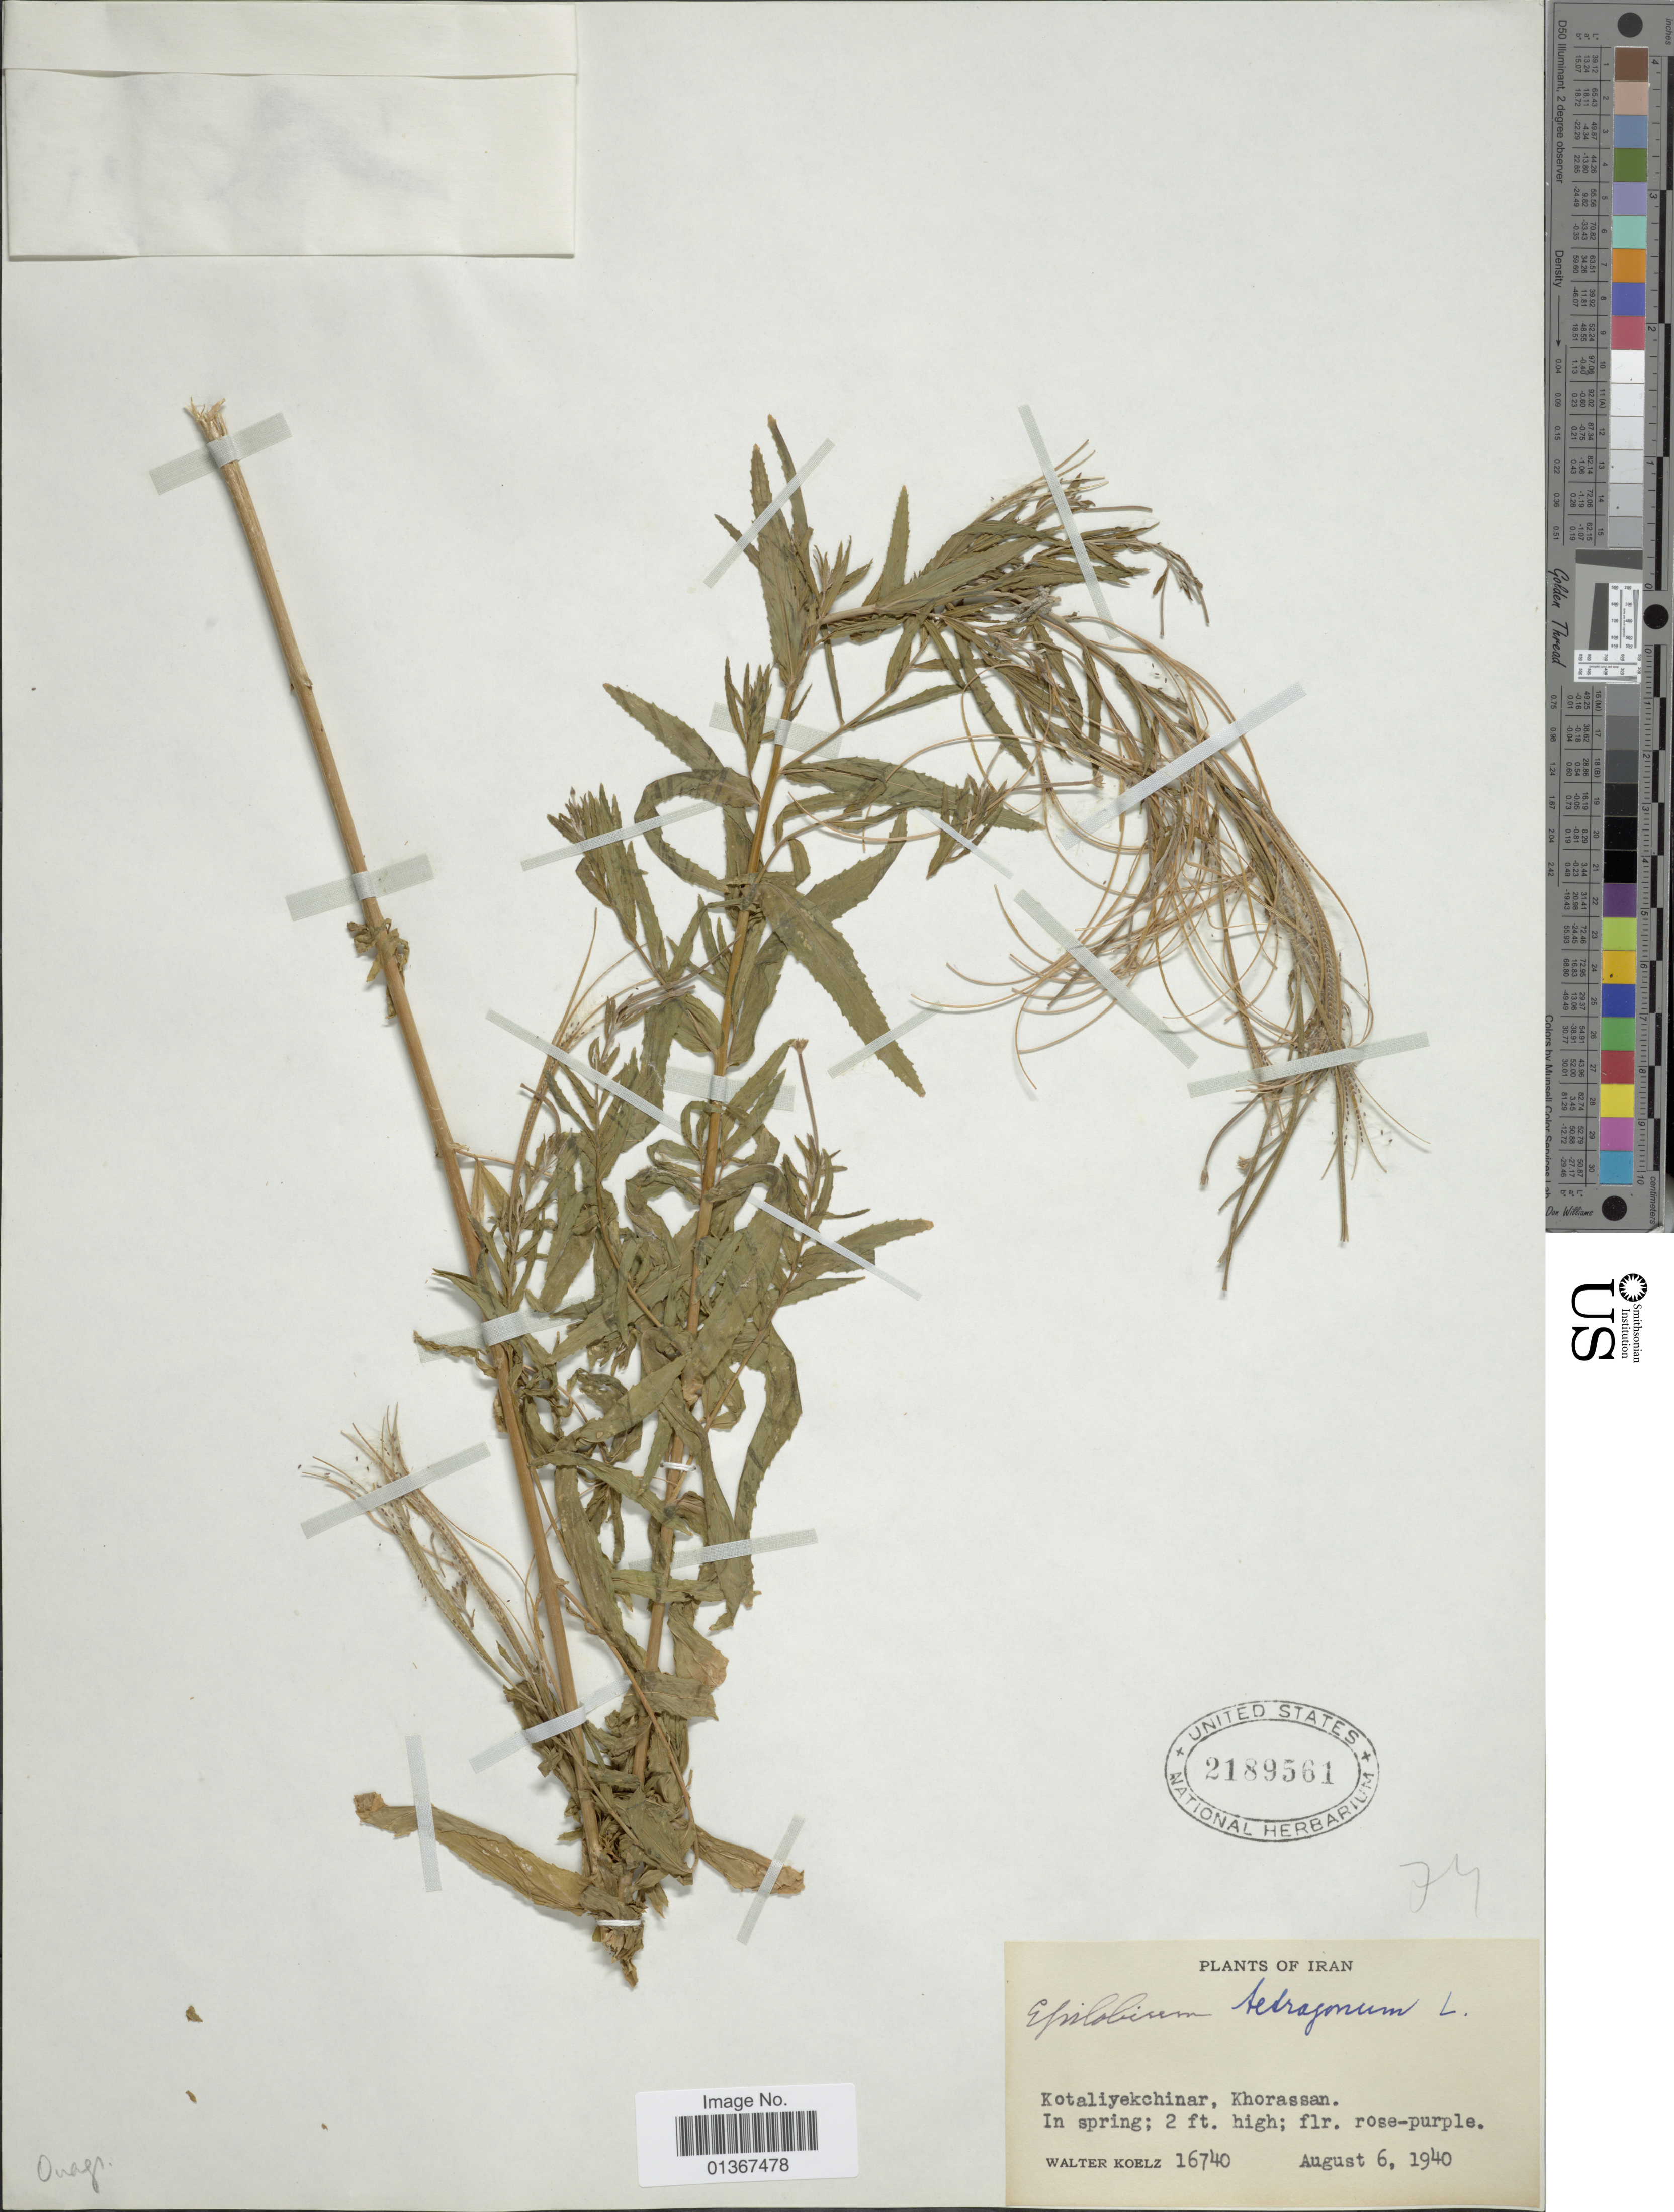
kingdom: Plantae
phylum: Tracheophyta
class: Magnoliopsida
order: Myrtales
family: Onagraceae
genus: Epilobium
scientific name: Epilobium tetragonum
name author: L.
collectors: W. N. Koelz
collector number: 16740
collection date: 1940-08-06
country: Iran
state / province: Khorasan [obsolete]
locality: Kotaliyekchinar.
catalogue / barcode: US 2189561